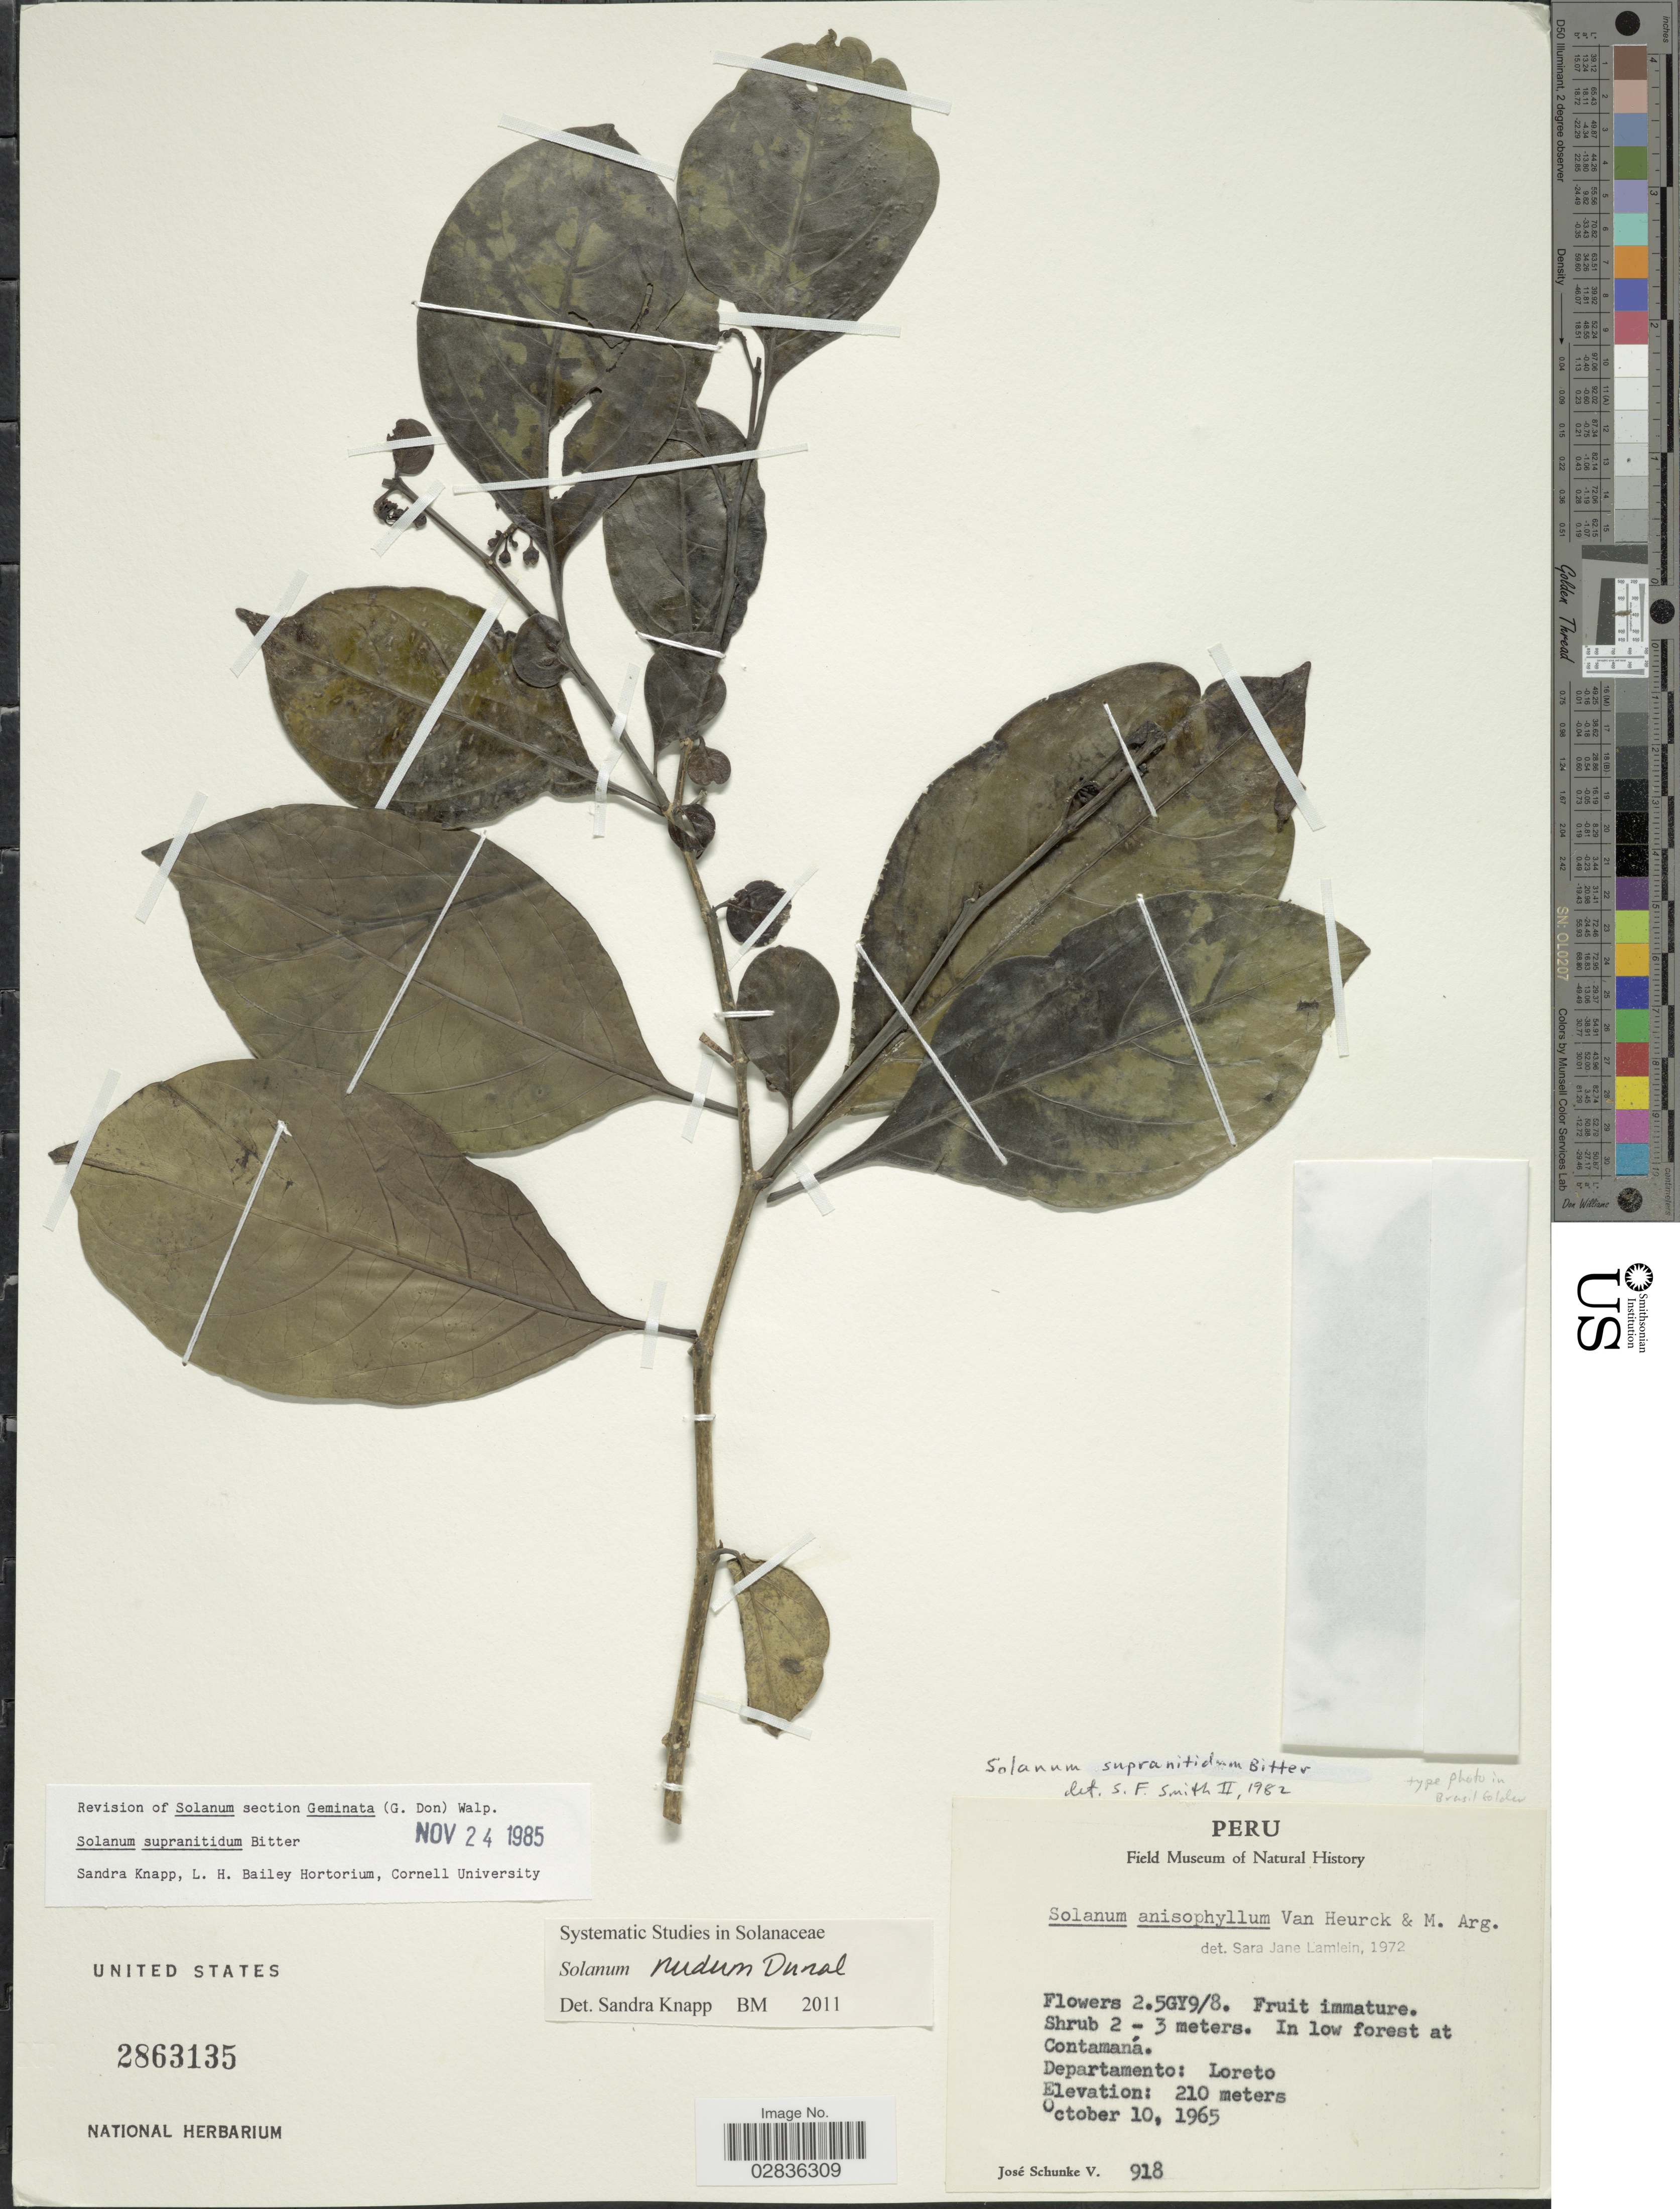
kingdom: Plantae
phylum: Tracheophyta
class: Magnoliopsida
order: Solanales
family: Solanaceae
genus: Solanum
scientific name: Solanum nudum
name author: Dunal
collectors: J. Schunke Vigo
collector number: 918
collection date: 1965-10-10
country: Peru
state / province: Loreto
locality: In low forest at Contamaná. Departamento: Loreto.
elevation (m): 210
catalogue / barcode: US 2863135